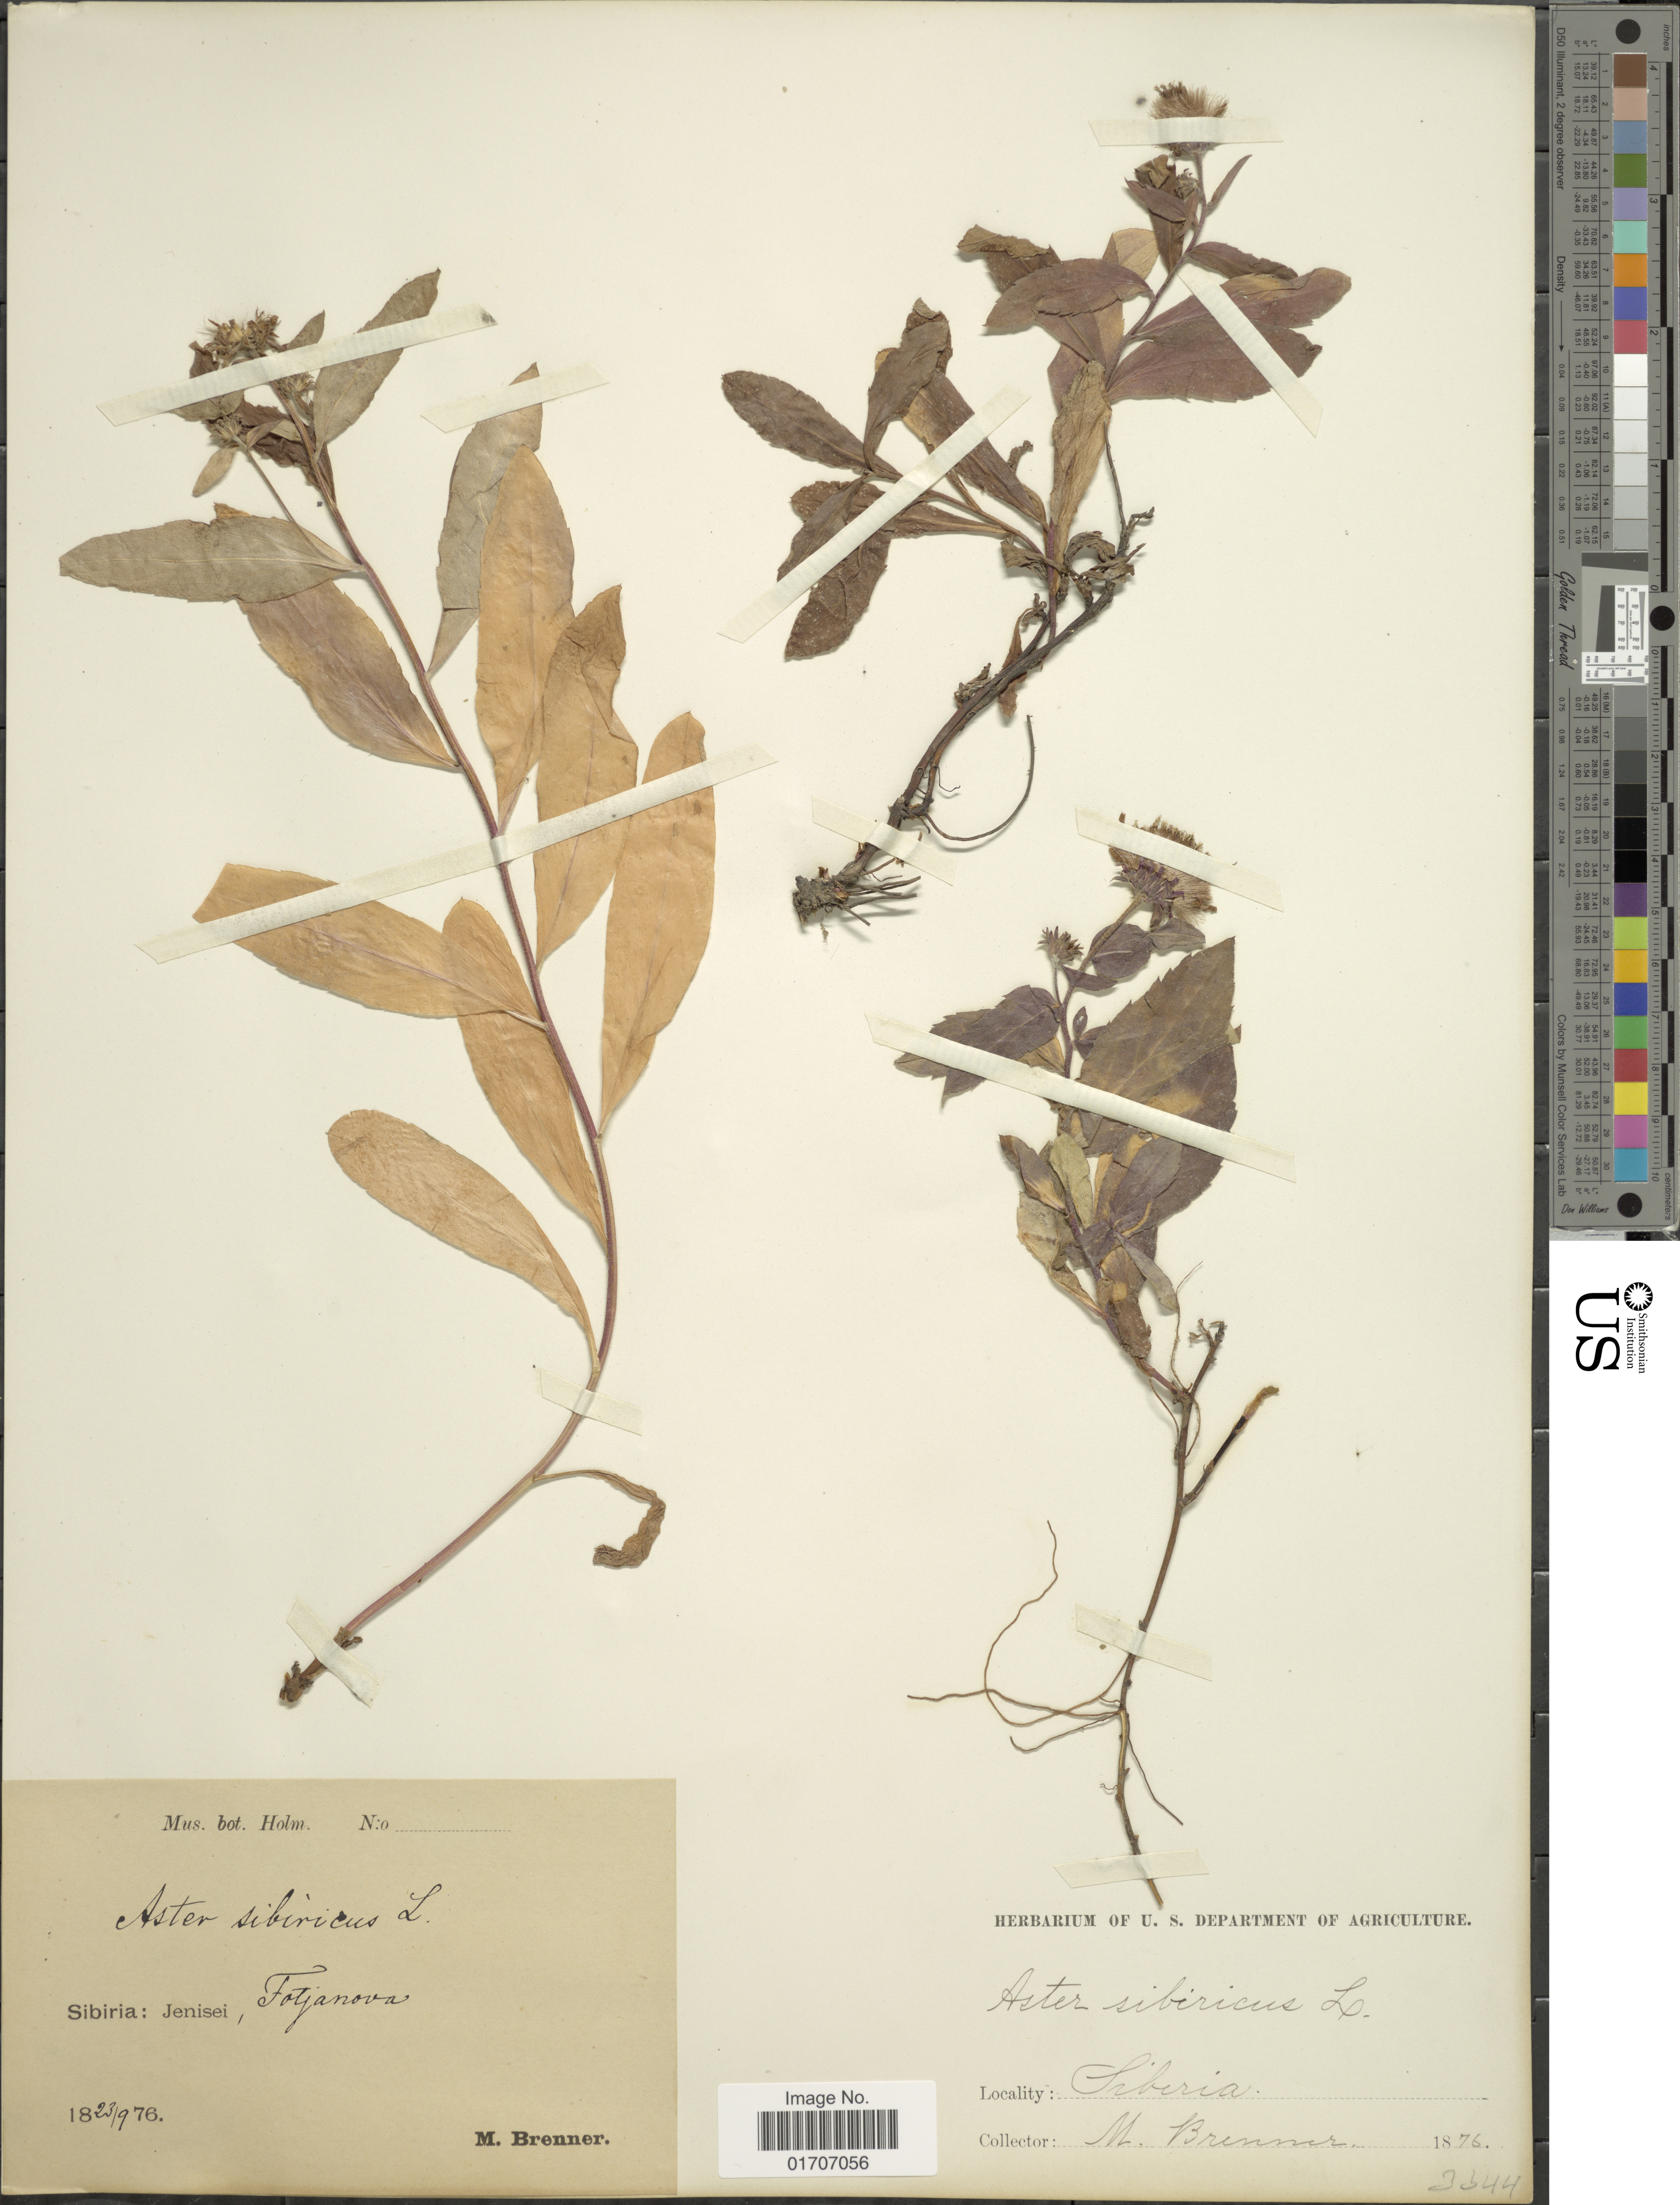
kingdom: Plantae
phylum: Tracheophyta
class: Magnoliopsida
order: Asterales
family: Asteraceae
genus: Eurybia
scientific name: Eurybia sibirica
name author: (L.) G.L. Nesom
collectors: M. Brenner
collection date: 1876-09-23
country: Russian Federation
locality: Sibiria: Jenisei, Fotjanova.